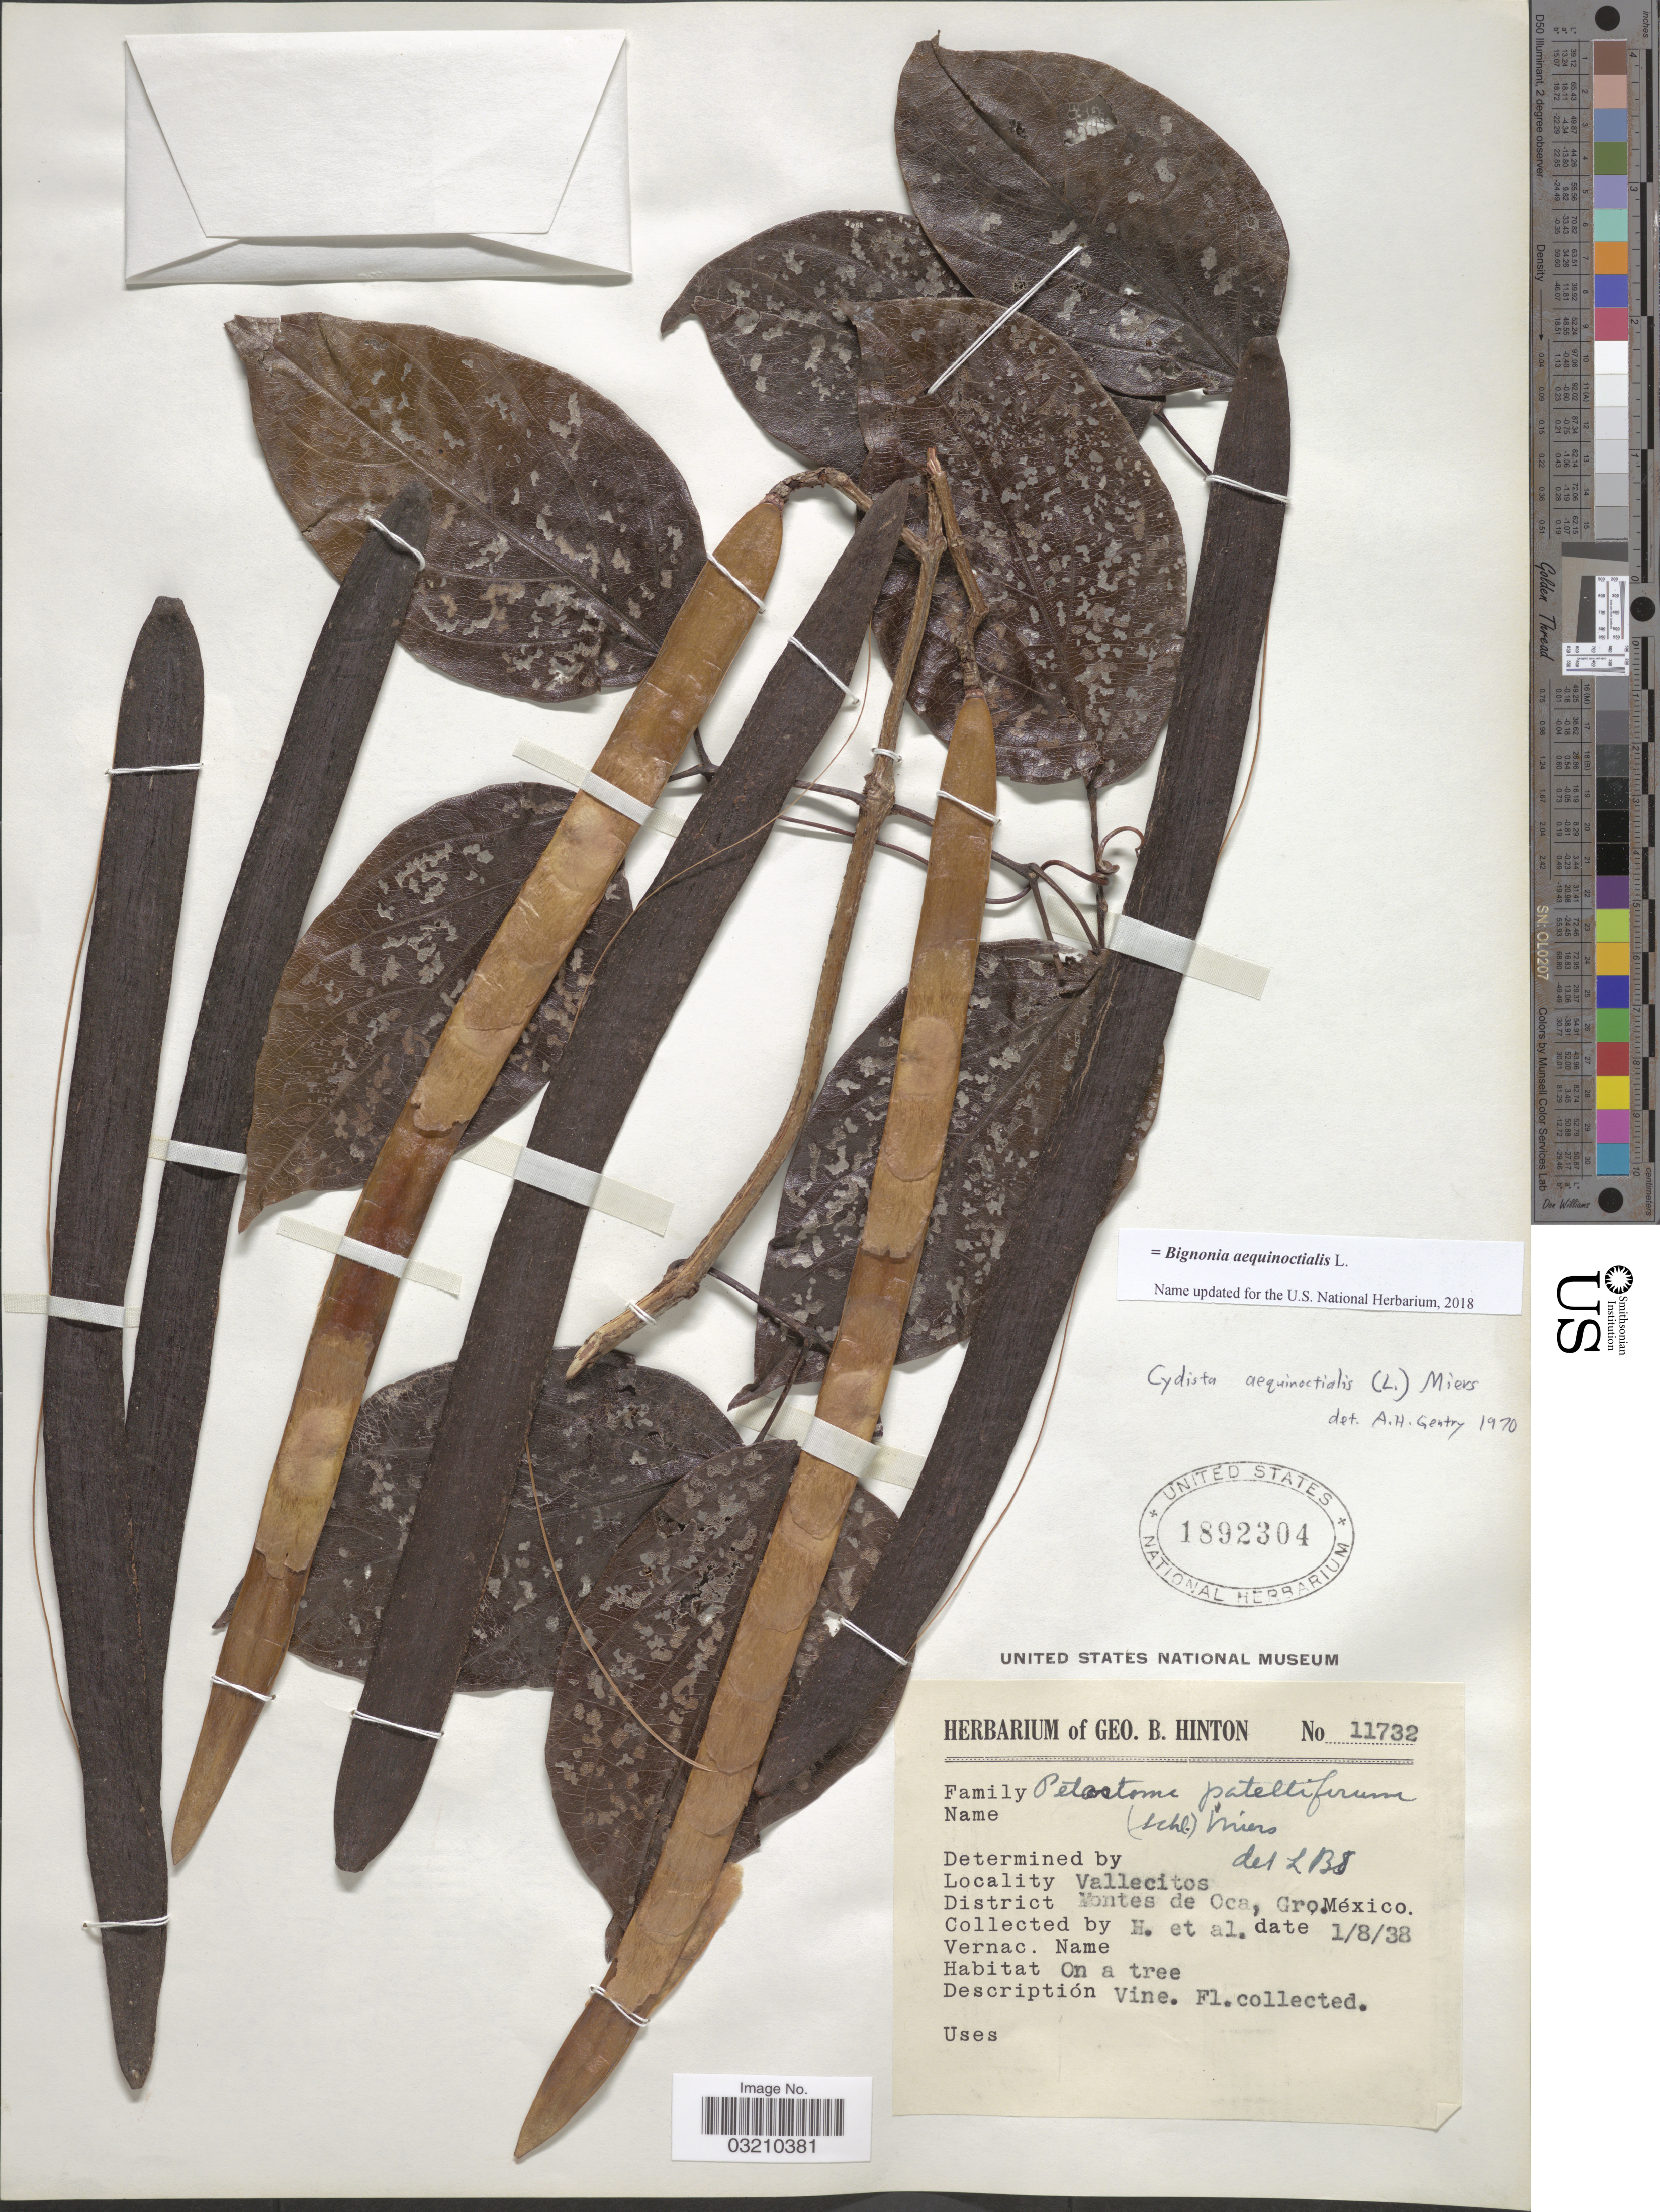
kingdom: Plantae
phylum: Tracheophyta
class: Magnoliopsida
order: Lamiales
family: Bignoniaceae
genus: Bignonia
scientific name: Bignonia aequinoctialis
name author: L.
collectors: G. B. Hinton & et al.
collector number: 11732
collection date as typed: Transcribed d/m/y: 1/8/38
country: Mexico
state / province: Guerrero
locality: Vallecitos. District Montes de Oca, Gro.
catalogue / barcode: US 1892304